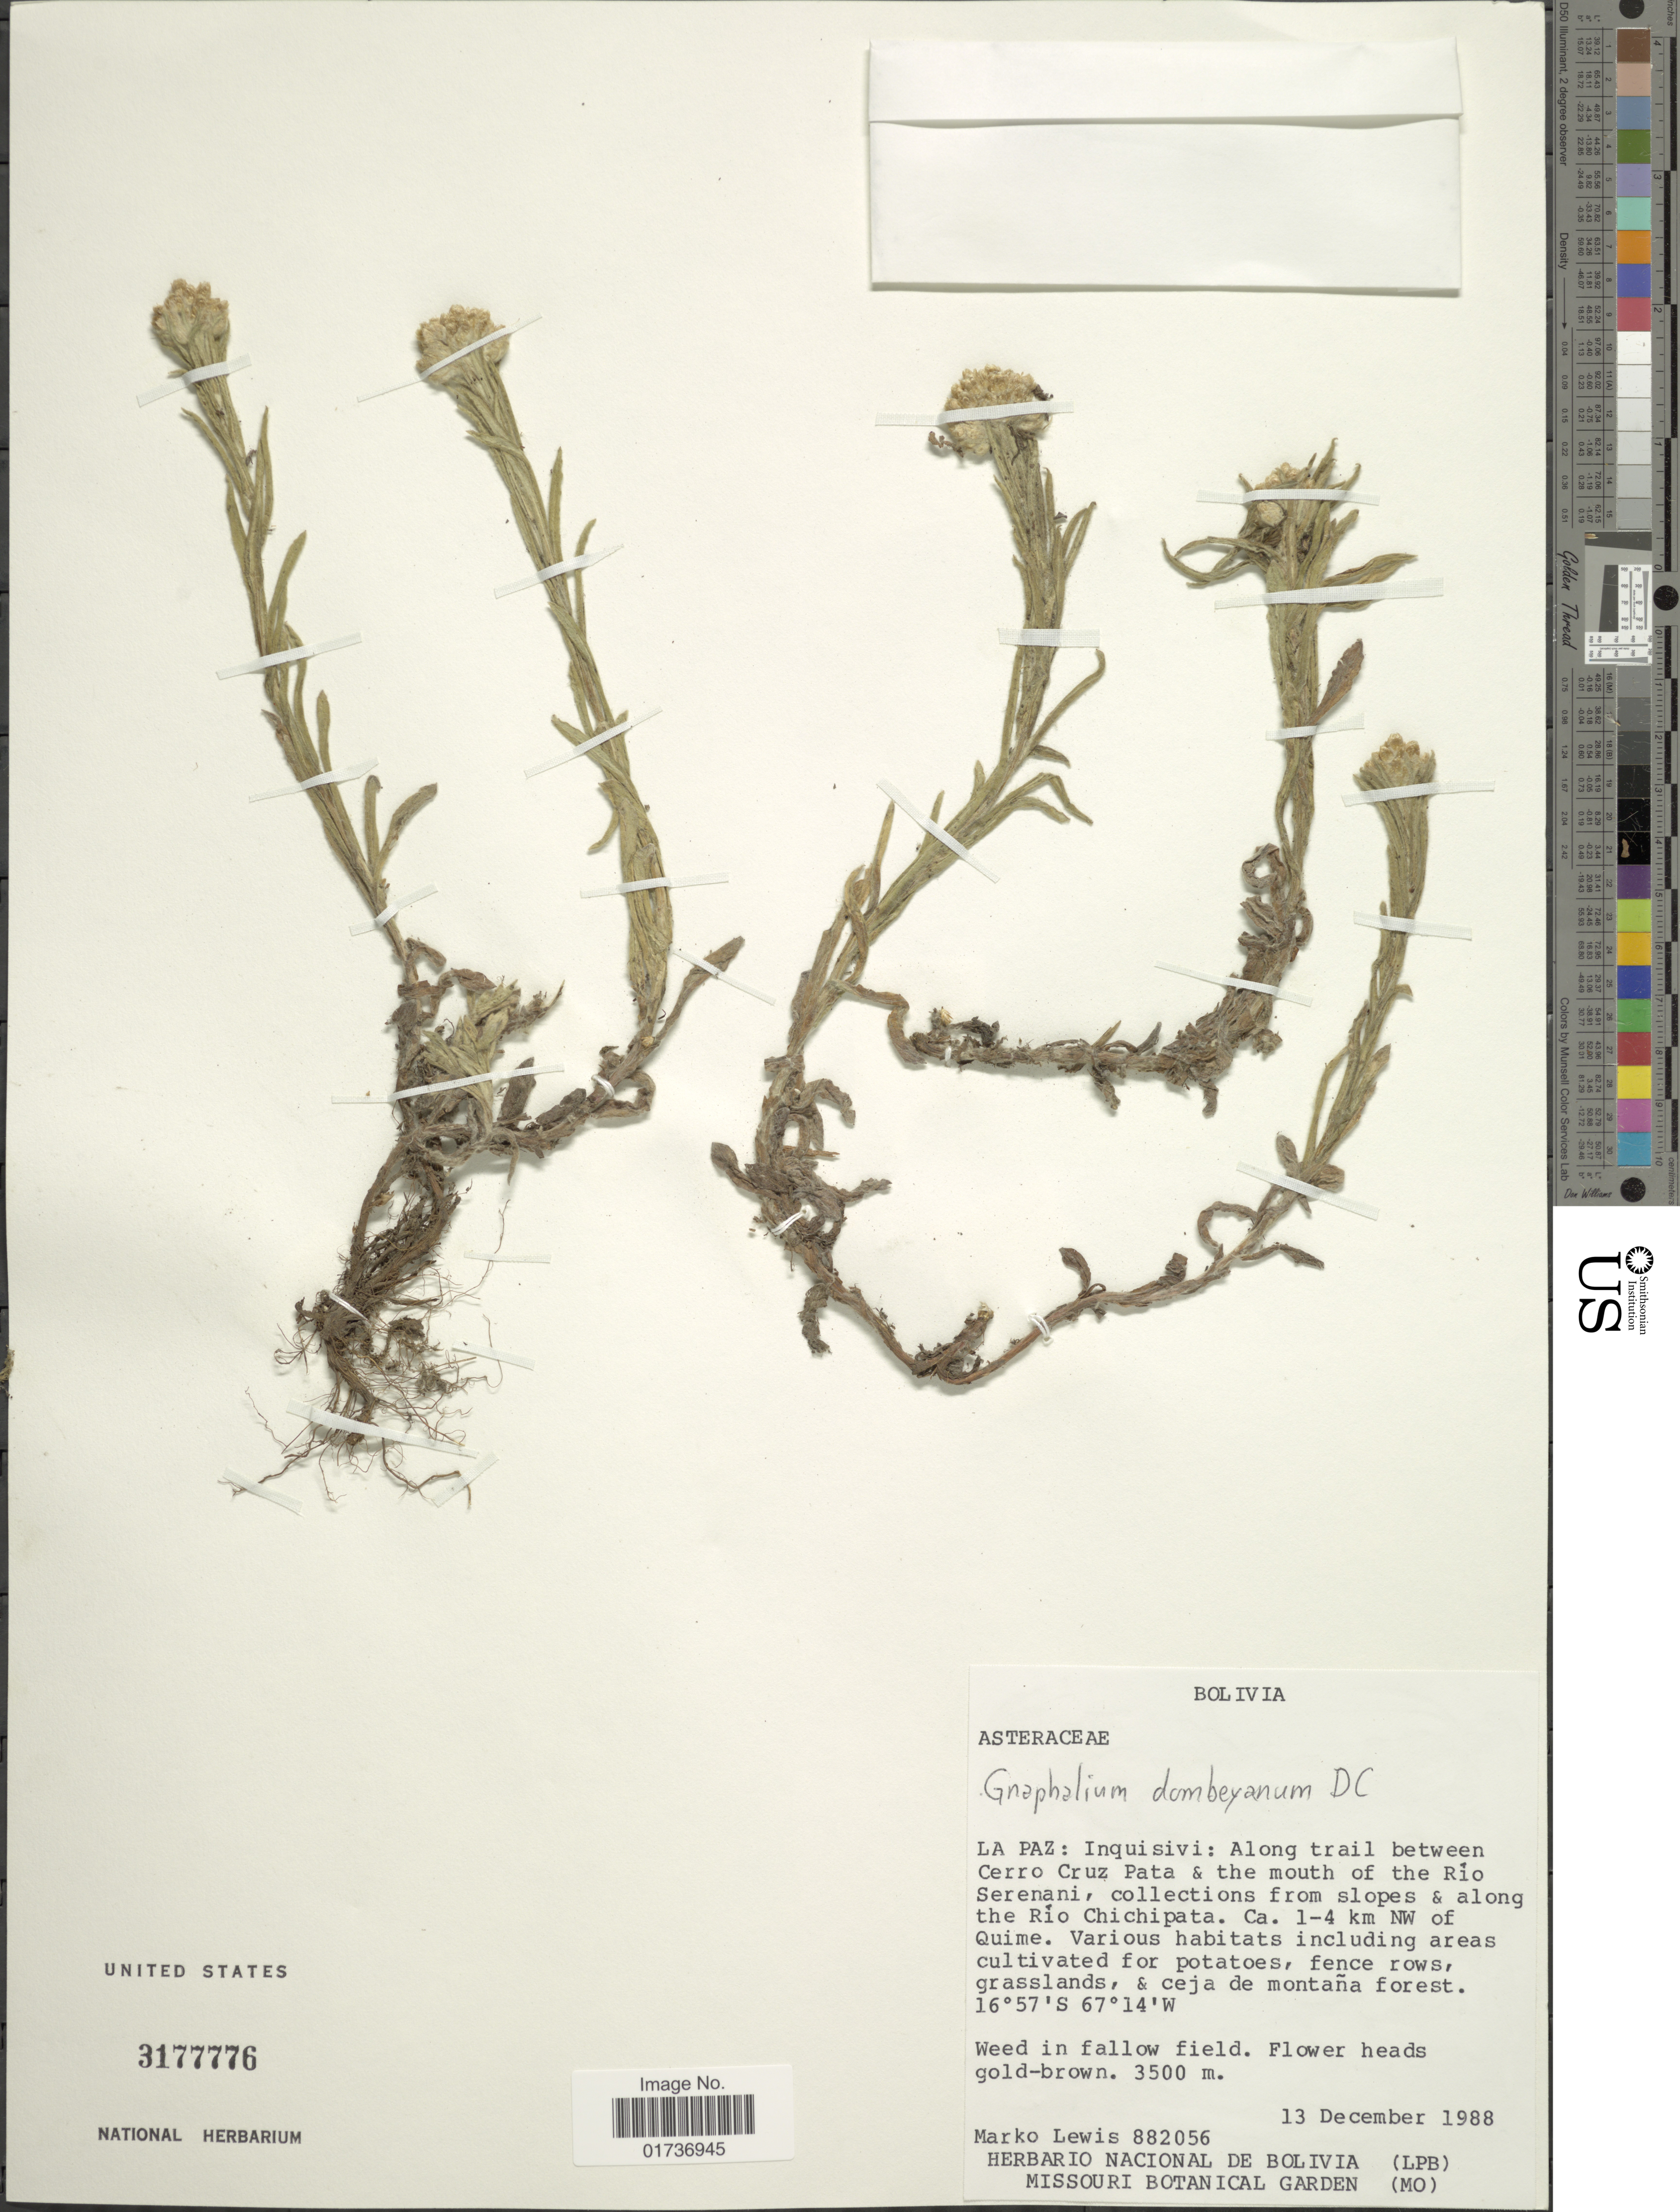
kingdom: Plantae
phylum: Tracheophyta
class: Magnoliopsida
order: Asterales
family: Asteraceae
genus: Gnaphalium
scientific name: Gnaphalium dombeyanum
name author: DC.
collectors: M. A. Lewis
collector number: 882056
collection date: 1988-12-13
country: Bolivia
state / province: La Paz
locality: Inquisivi: Along trail between Cerro Cruz Pata & the mouth of the Rio Serenani, collections from slopes & along the Rio Chichipata. Ca 1-4 km NW of Quime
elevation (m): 3500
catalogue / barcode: US 3177776